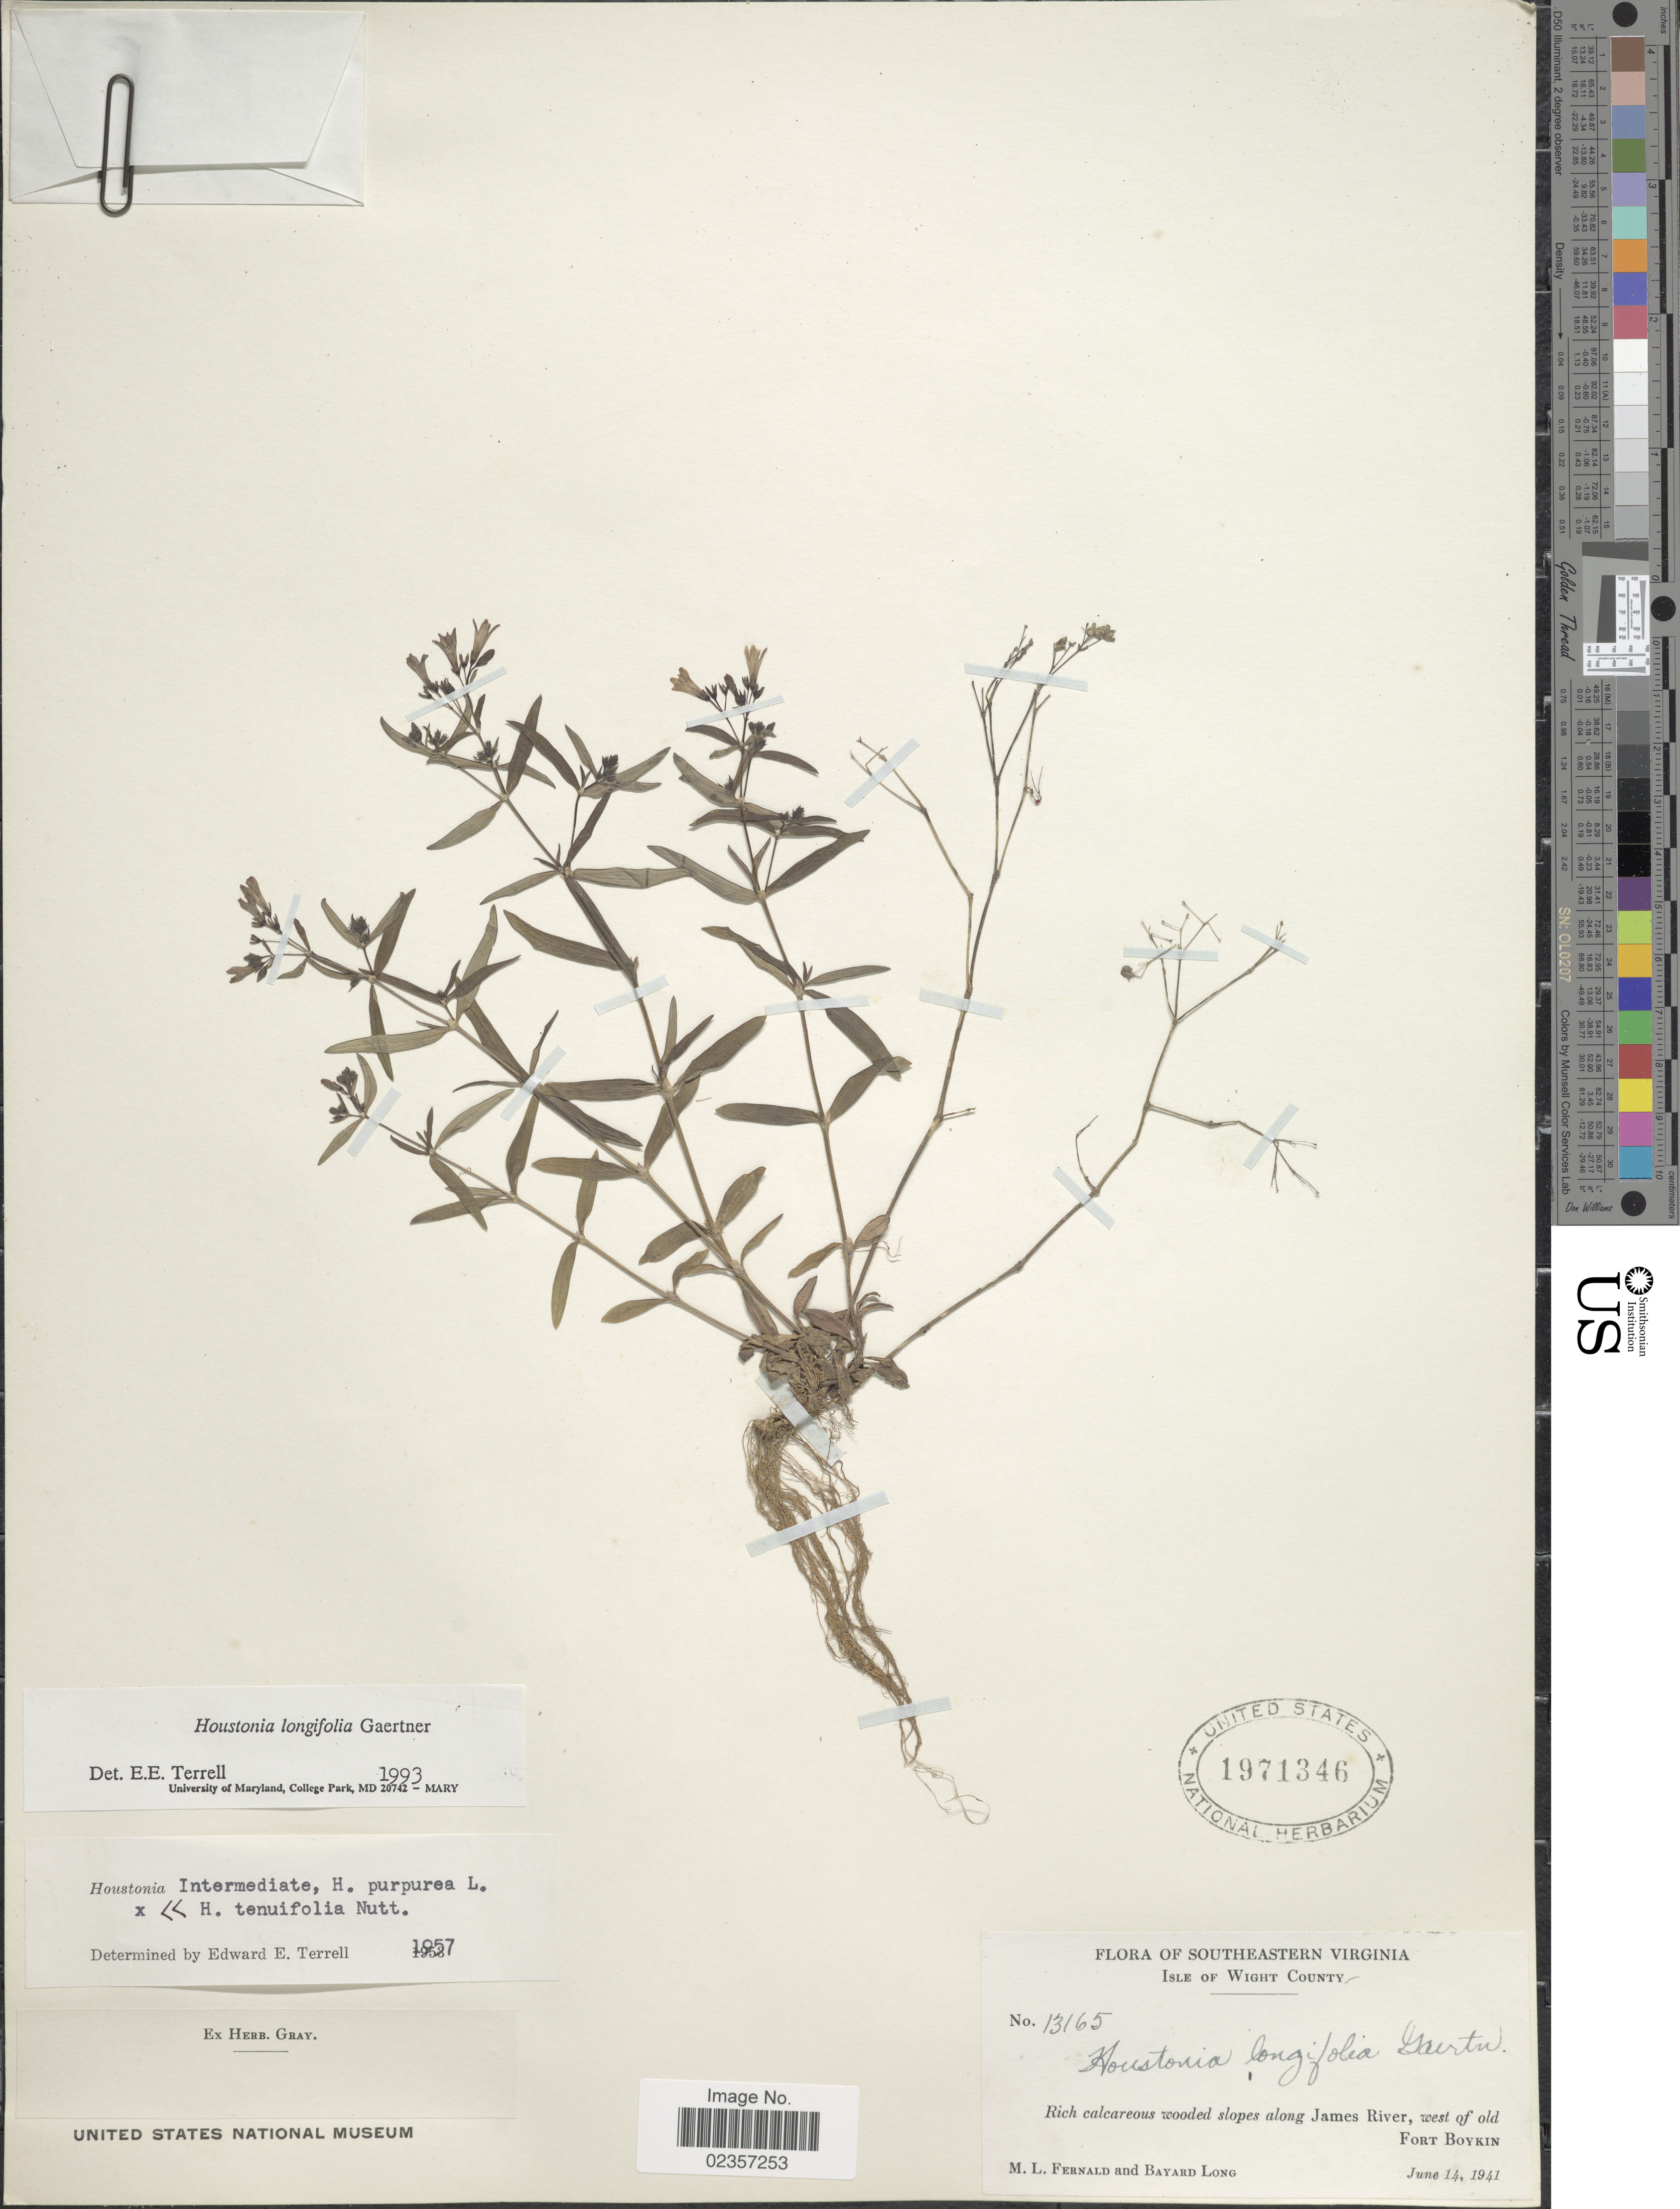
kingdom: Plantae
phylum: Tracheophyta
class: Magnoliopsida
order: Gentianales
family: Rubiaceae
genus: Houstonia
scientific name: Houstonia longifolia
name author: Gaertn.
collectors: M. L. Fernald & B. H. Long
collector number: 13165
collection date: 1941-06-14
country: United States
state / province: Virginia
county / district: Isle of Wight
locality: Southeastern Virginia. Isle of Wight County. Rich calcareous wooded slopes along James River, west of ols Fort Boykin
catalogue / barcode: US 1971346